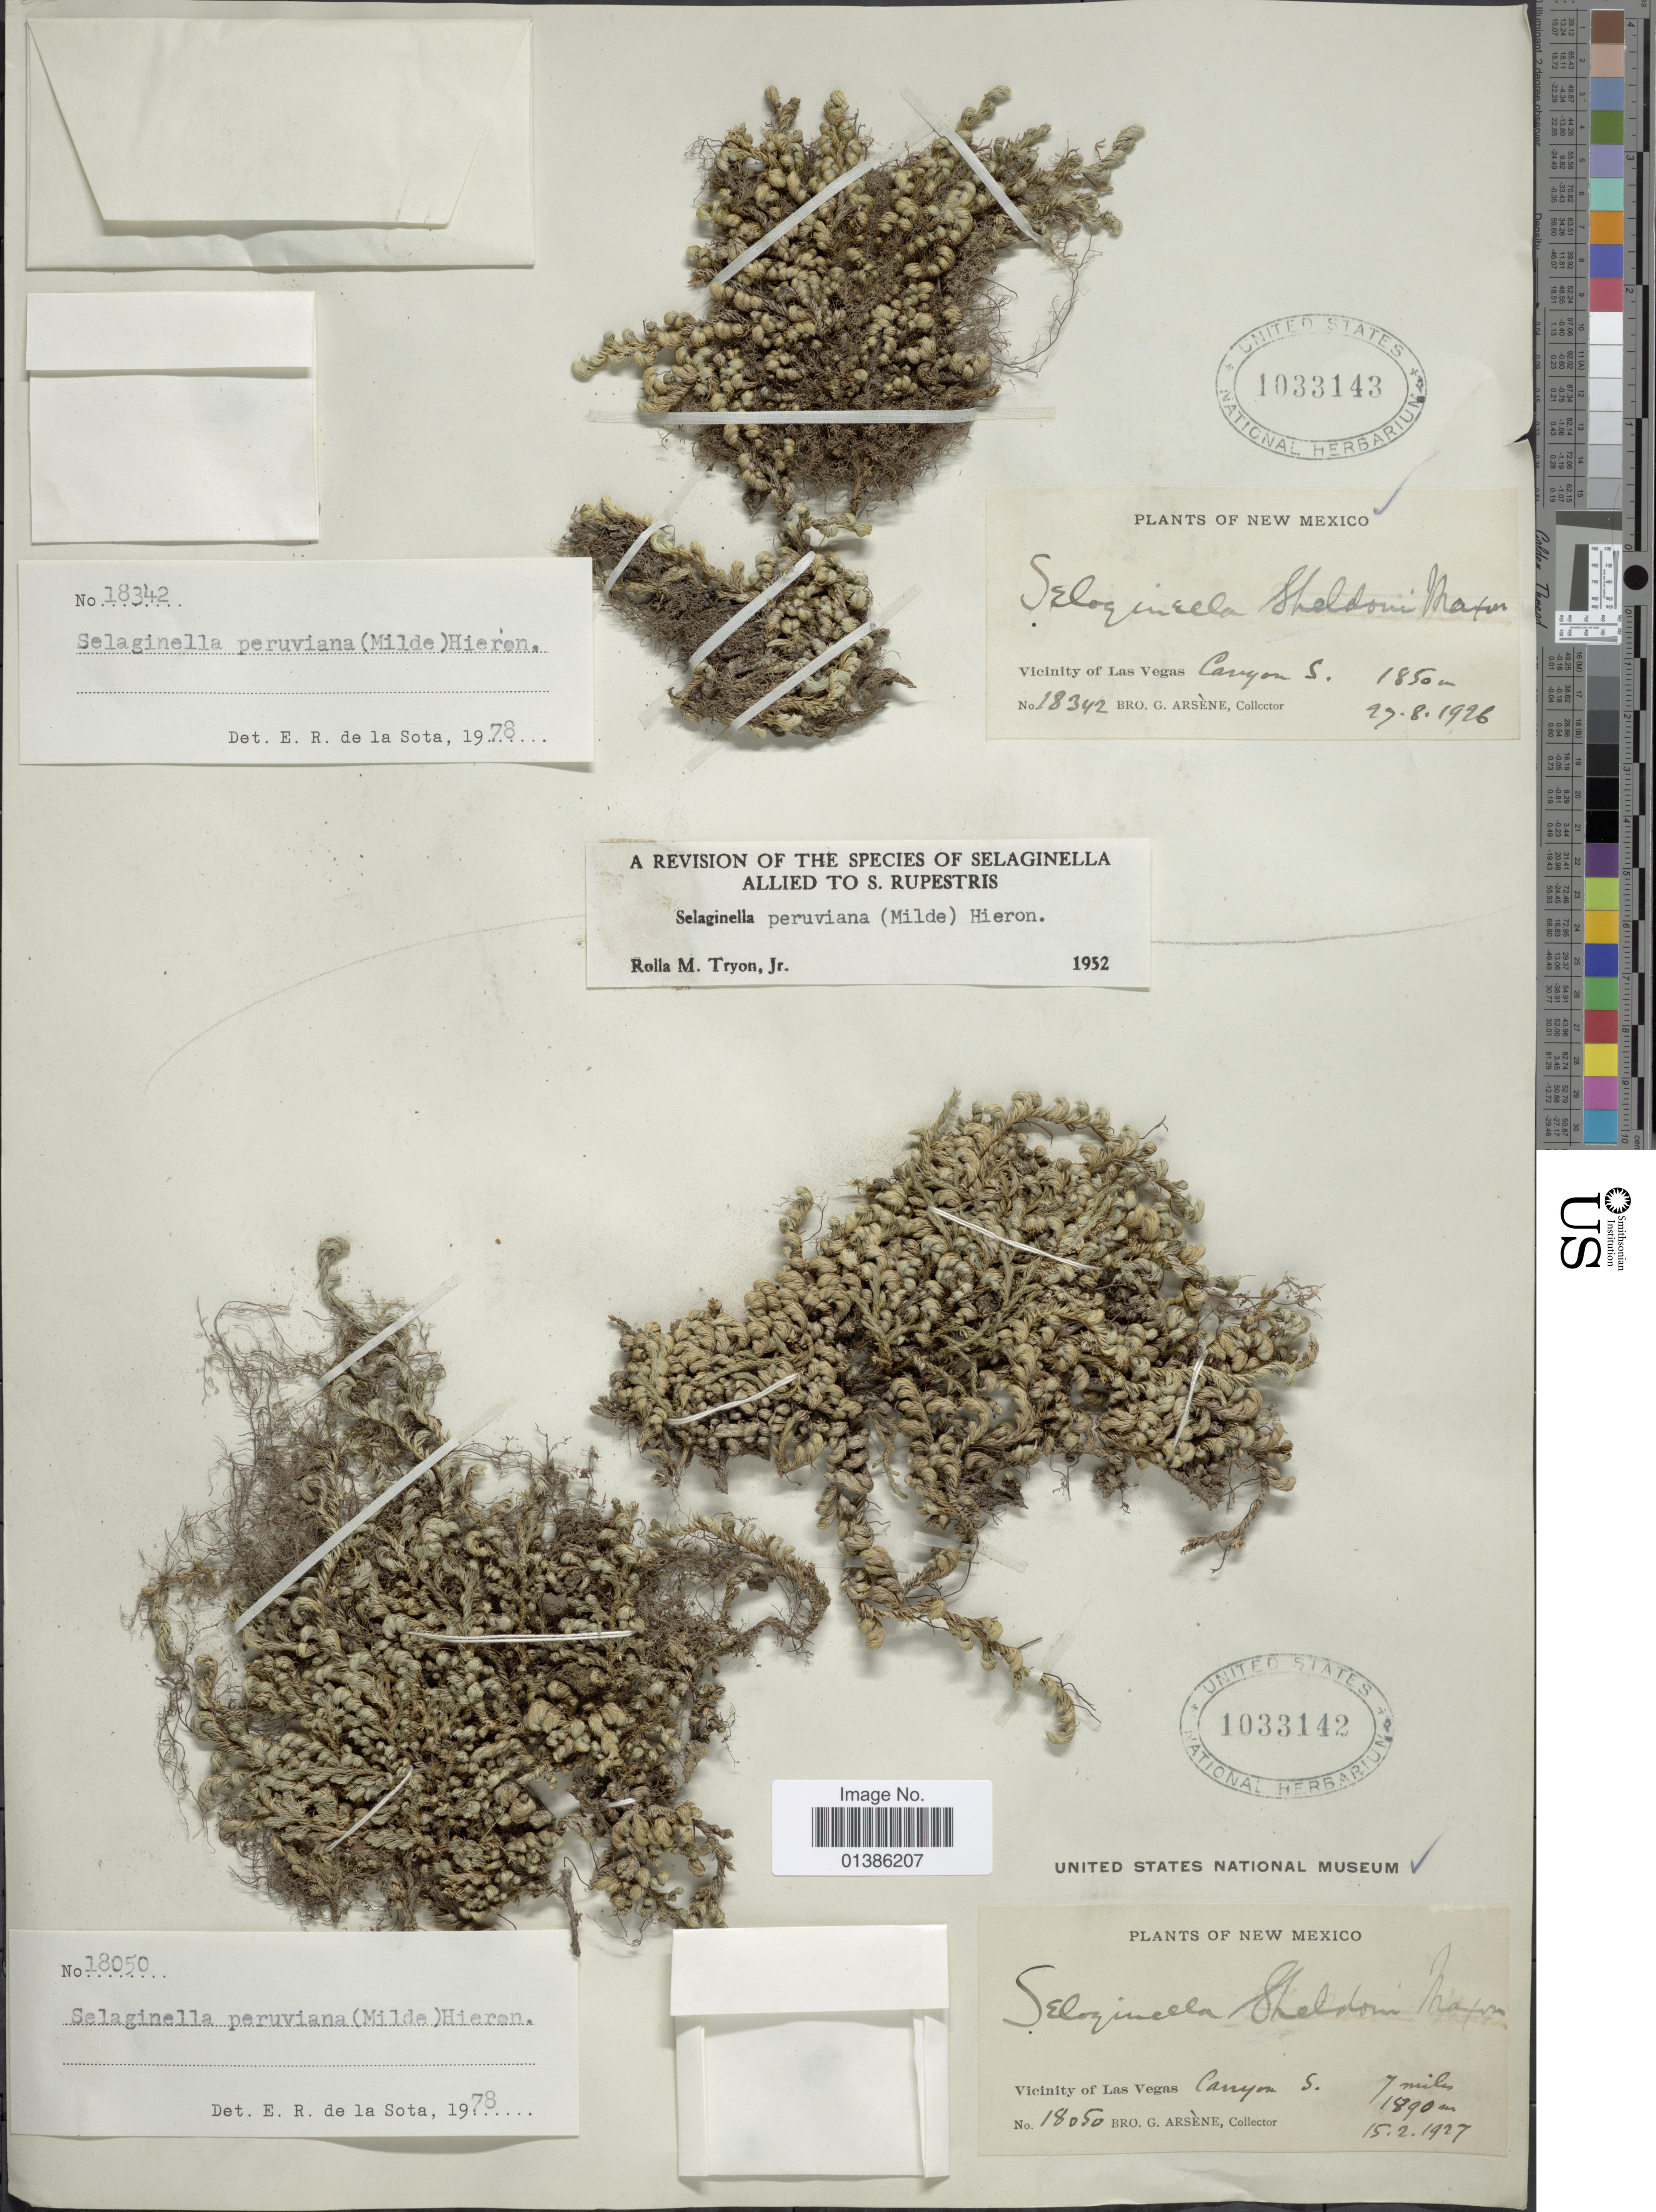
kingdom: Plantae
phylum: Tracheophyta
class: Lycopodiopsida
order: Selaginellales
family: Selaginellaceae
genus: Selaginella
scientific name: Selaginella peruviana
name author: (Milde) Hieron.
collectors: Bro. G. Arsène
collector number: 18050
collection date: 1927-02-15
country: United States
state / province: New Mexico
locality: Vicinity of Las Vegas, Canyon S, 7 miles.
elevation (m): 1890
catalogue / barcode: US 1033142